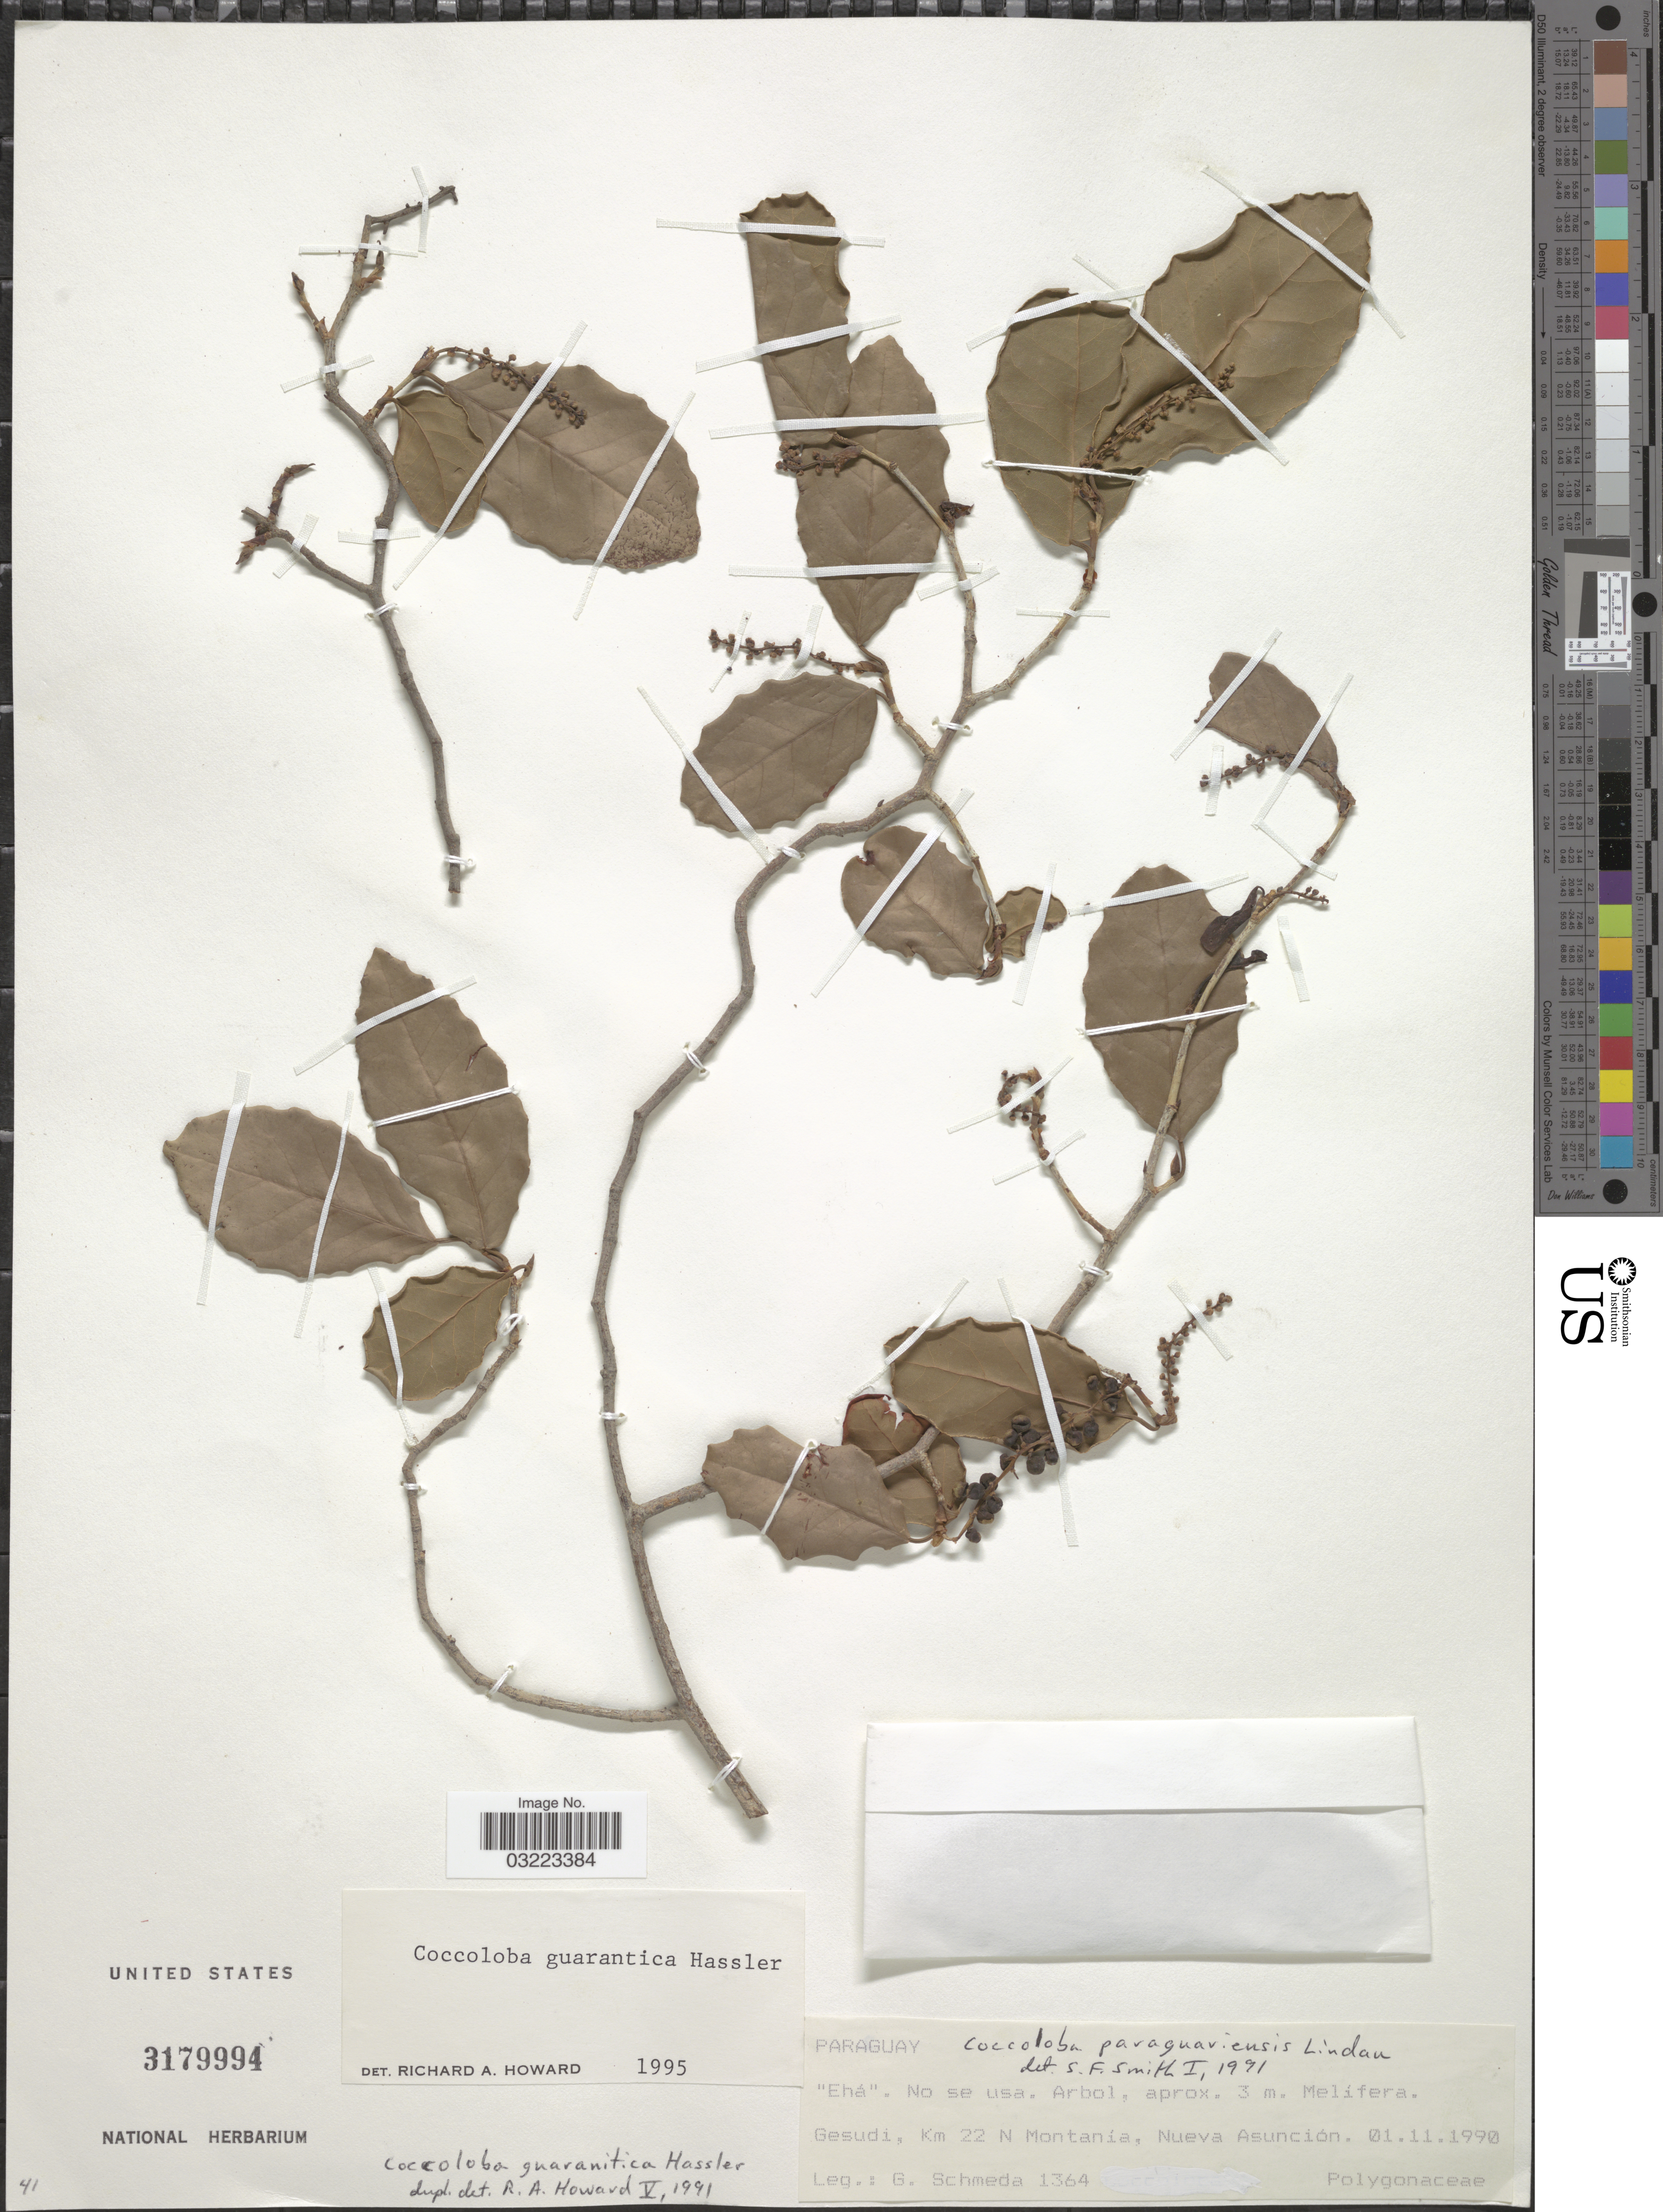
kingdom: Plantae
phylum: Tracheophyta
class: Magnoliopsida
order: Caryophyllales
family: Polygonaceae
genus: Coccoloba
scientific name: Coccoloba guaranitica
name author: Hassl.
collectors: G. Schmeda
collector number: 1364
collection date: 1990-11-01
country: Paraguay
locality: Gesudi, Km 22 N Montanía, Nueva Asunción.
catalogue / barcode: US 3179994